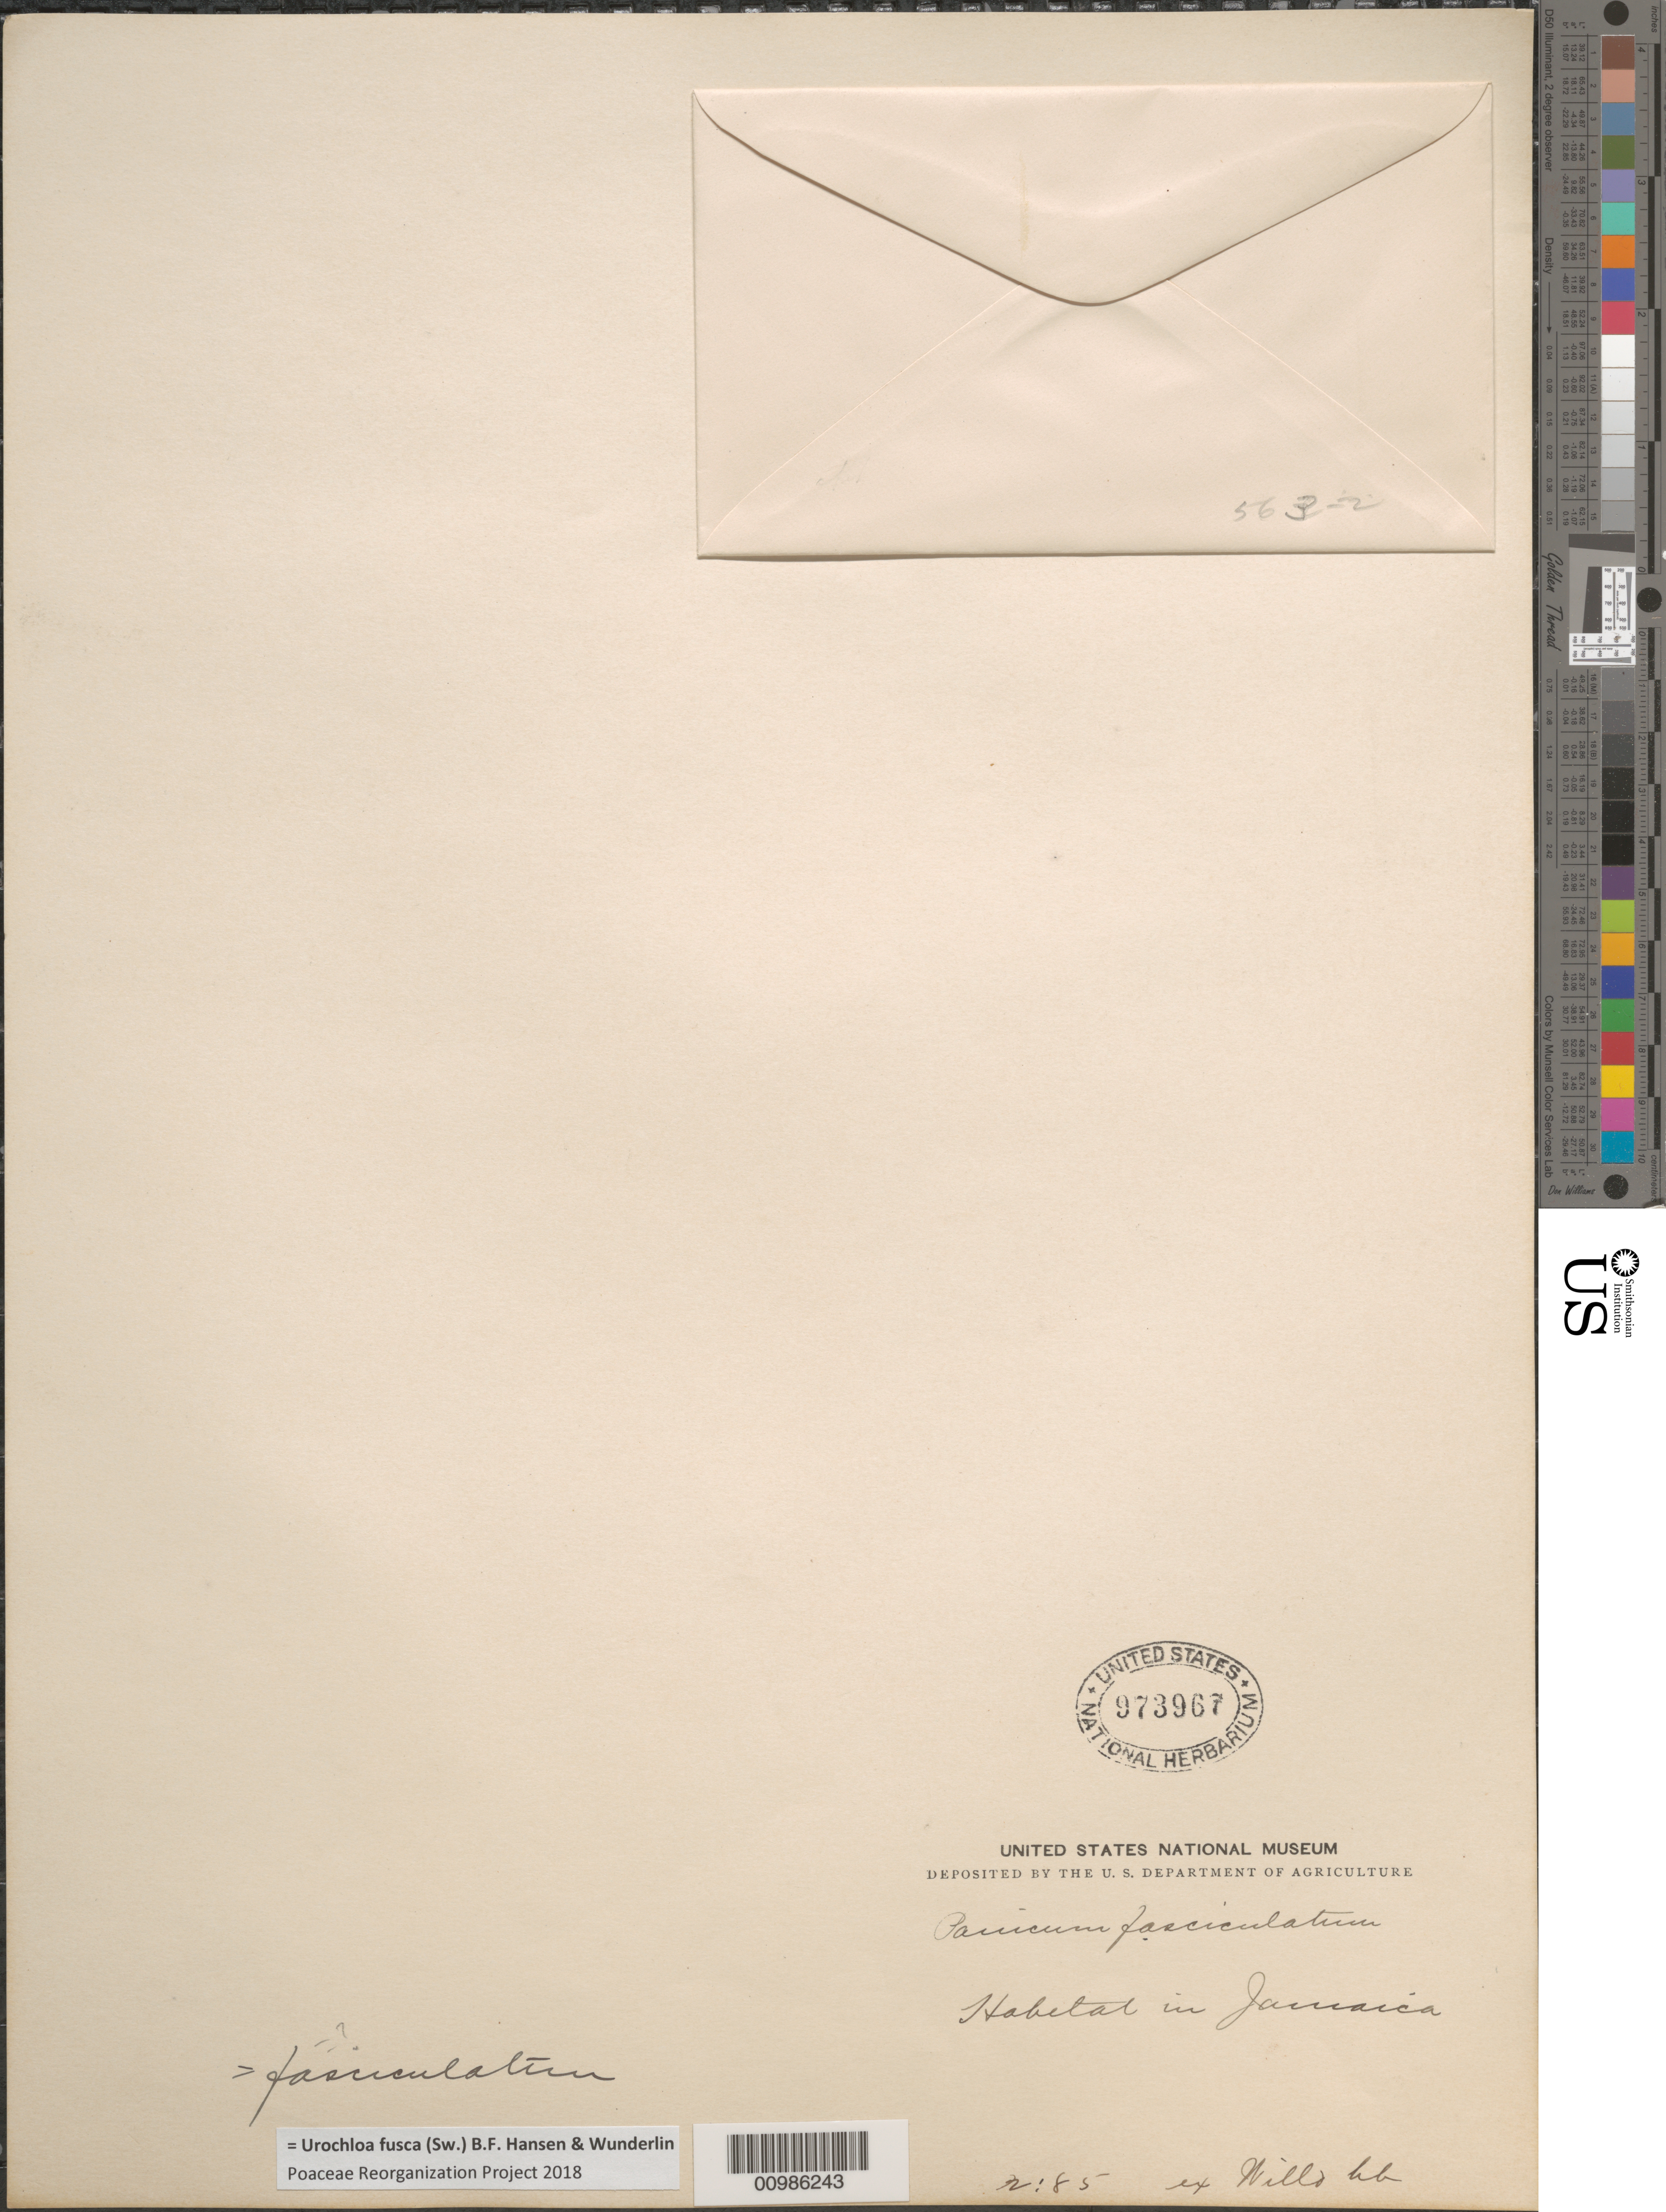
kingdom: Plantae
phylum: Tracheophyta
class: Liliopsida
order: Poales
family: Poaceae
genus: Brachiaria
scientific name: Brachiaria fasciculata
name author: (Sw.) Parodi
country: Jamaica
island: Jamaica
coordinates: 0 N, 0 E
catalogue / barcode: US 973967